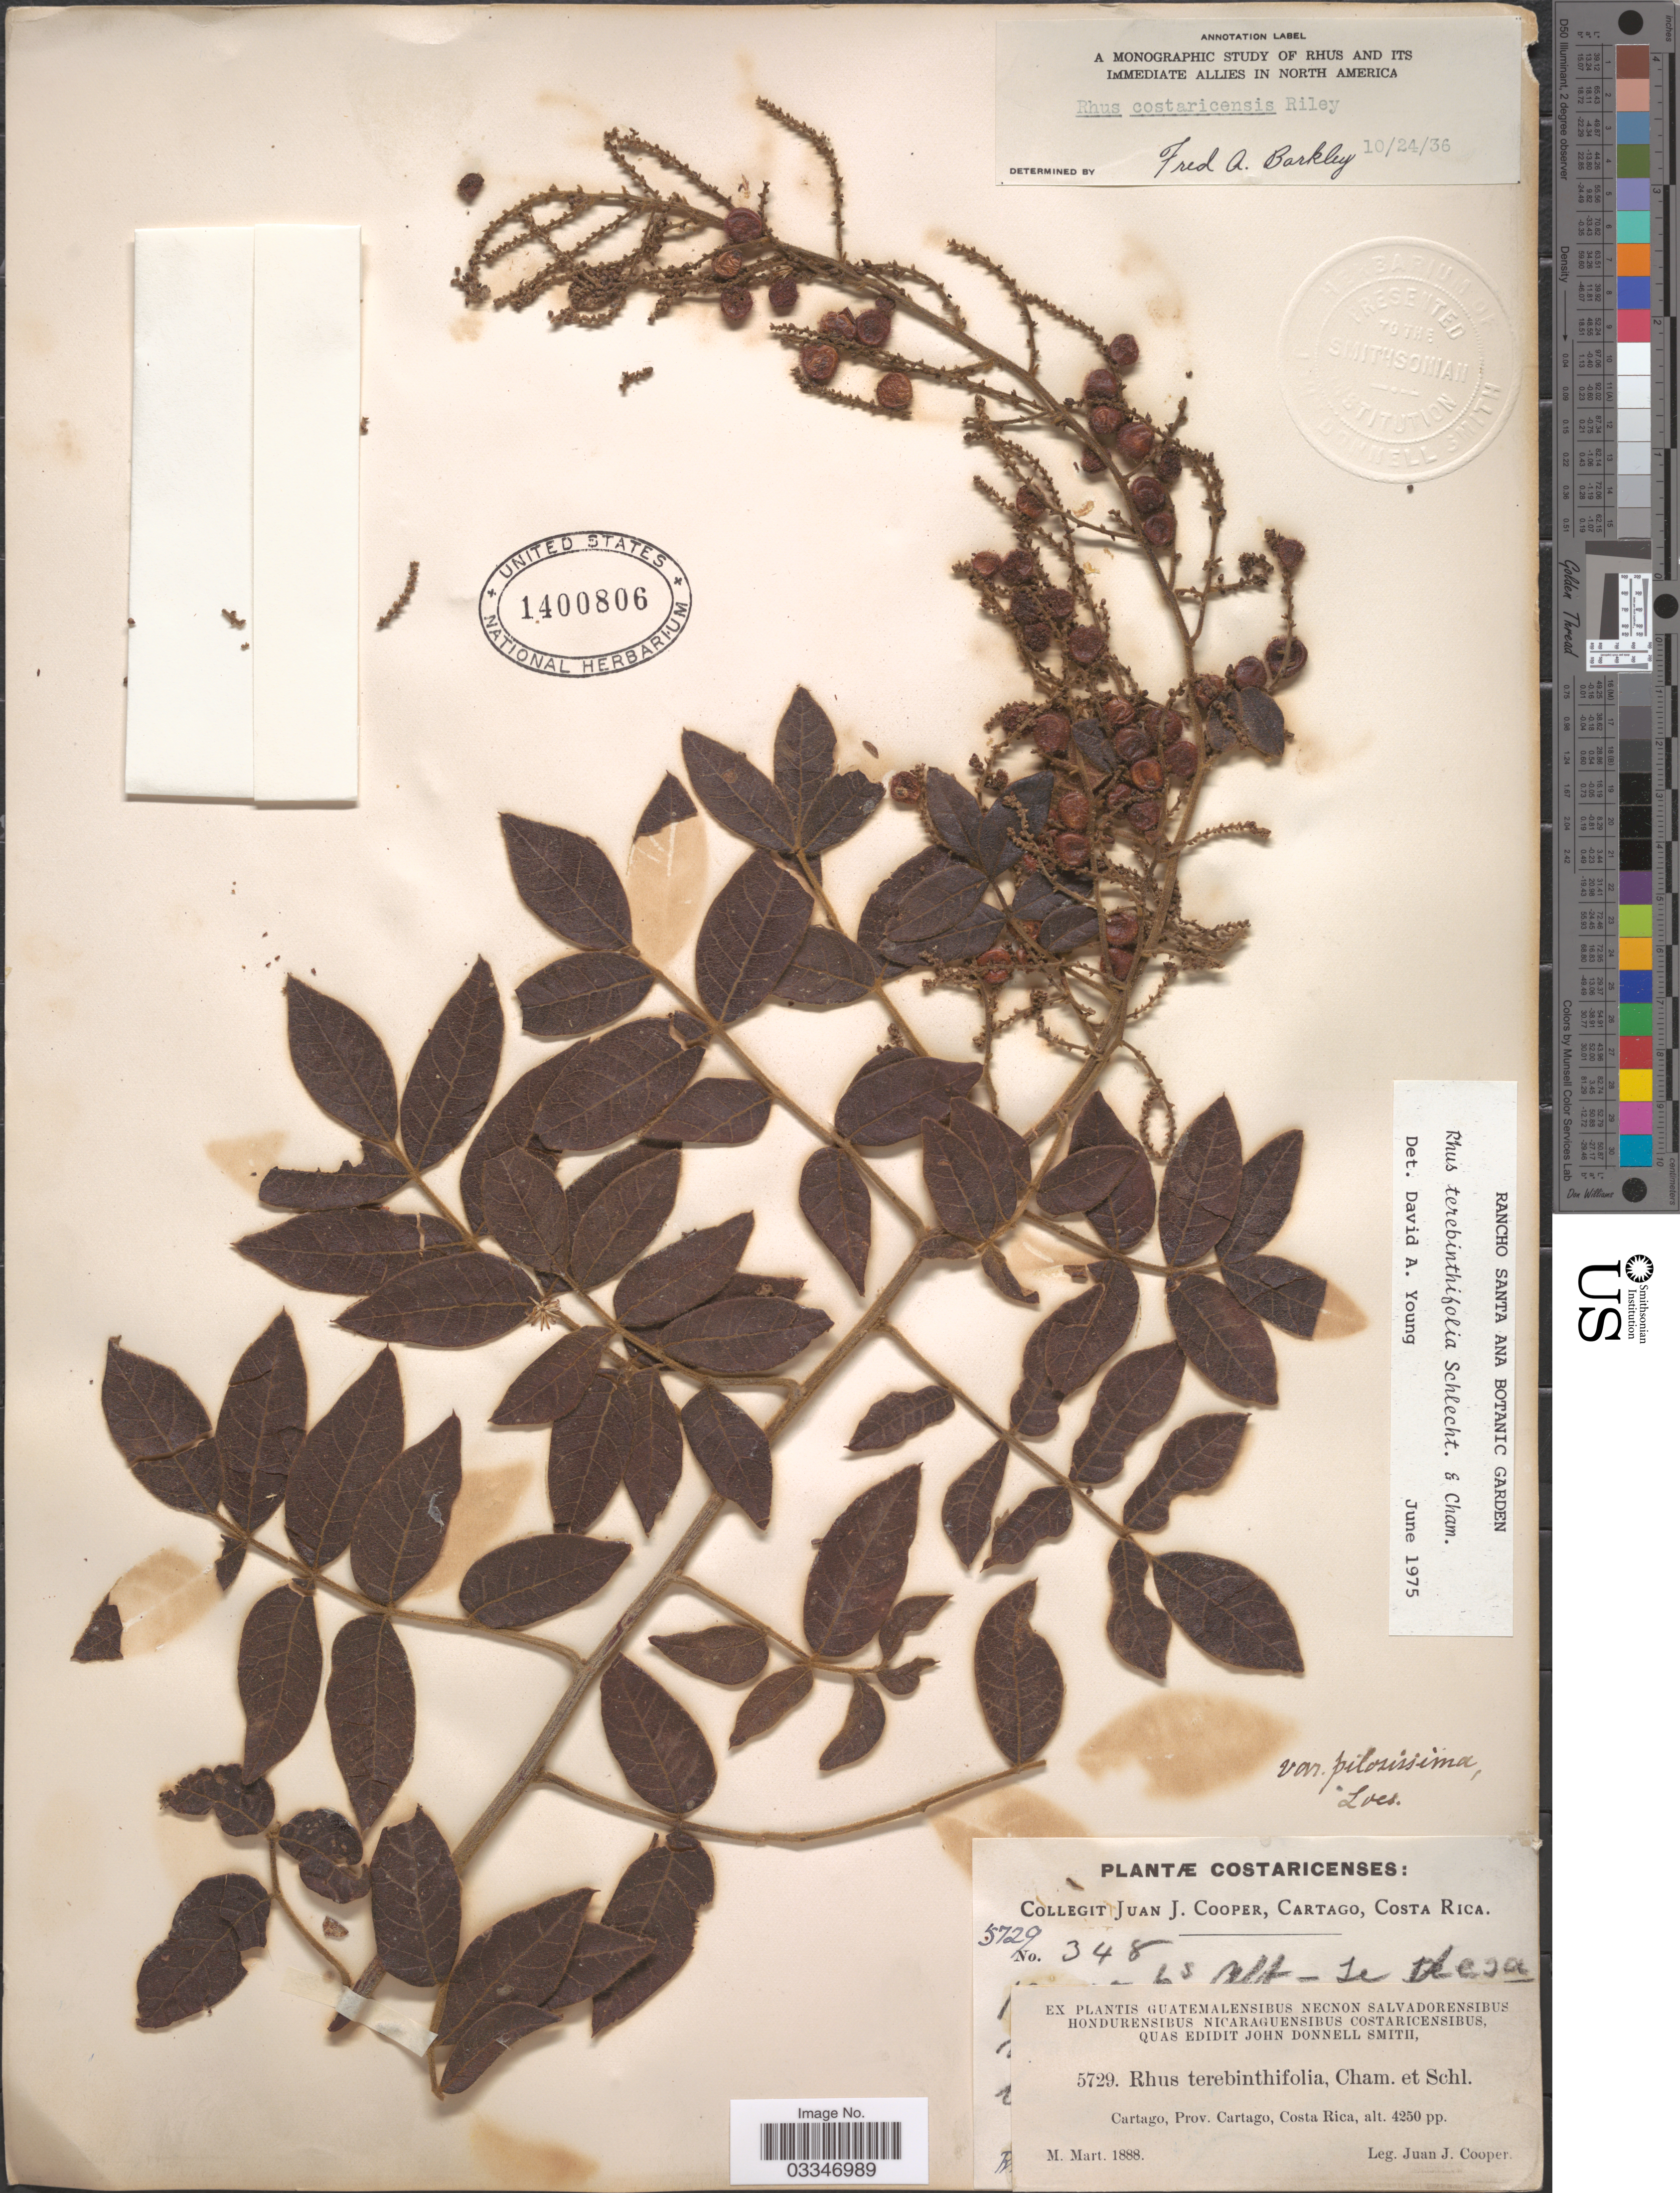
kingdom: Plantae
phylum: Tracheophyta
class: Magnoliopsida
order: Sapindales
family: Anacardiaceae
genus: Rhus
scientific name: Rhus terebinthifolia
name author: Schltdl. & Cham.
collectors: J. J. Cooper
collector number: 5729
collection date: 1888-03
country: Costa Rica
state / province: Cartago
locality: Prov. Cartago.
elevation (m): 1295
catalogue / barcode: US 1400806